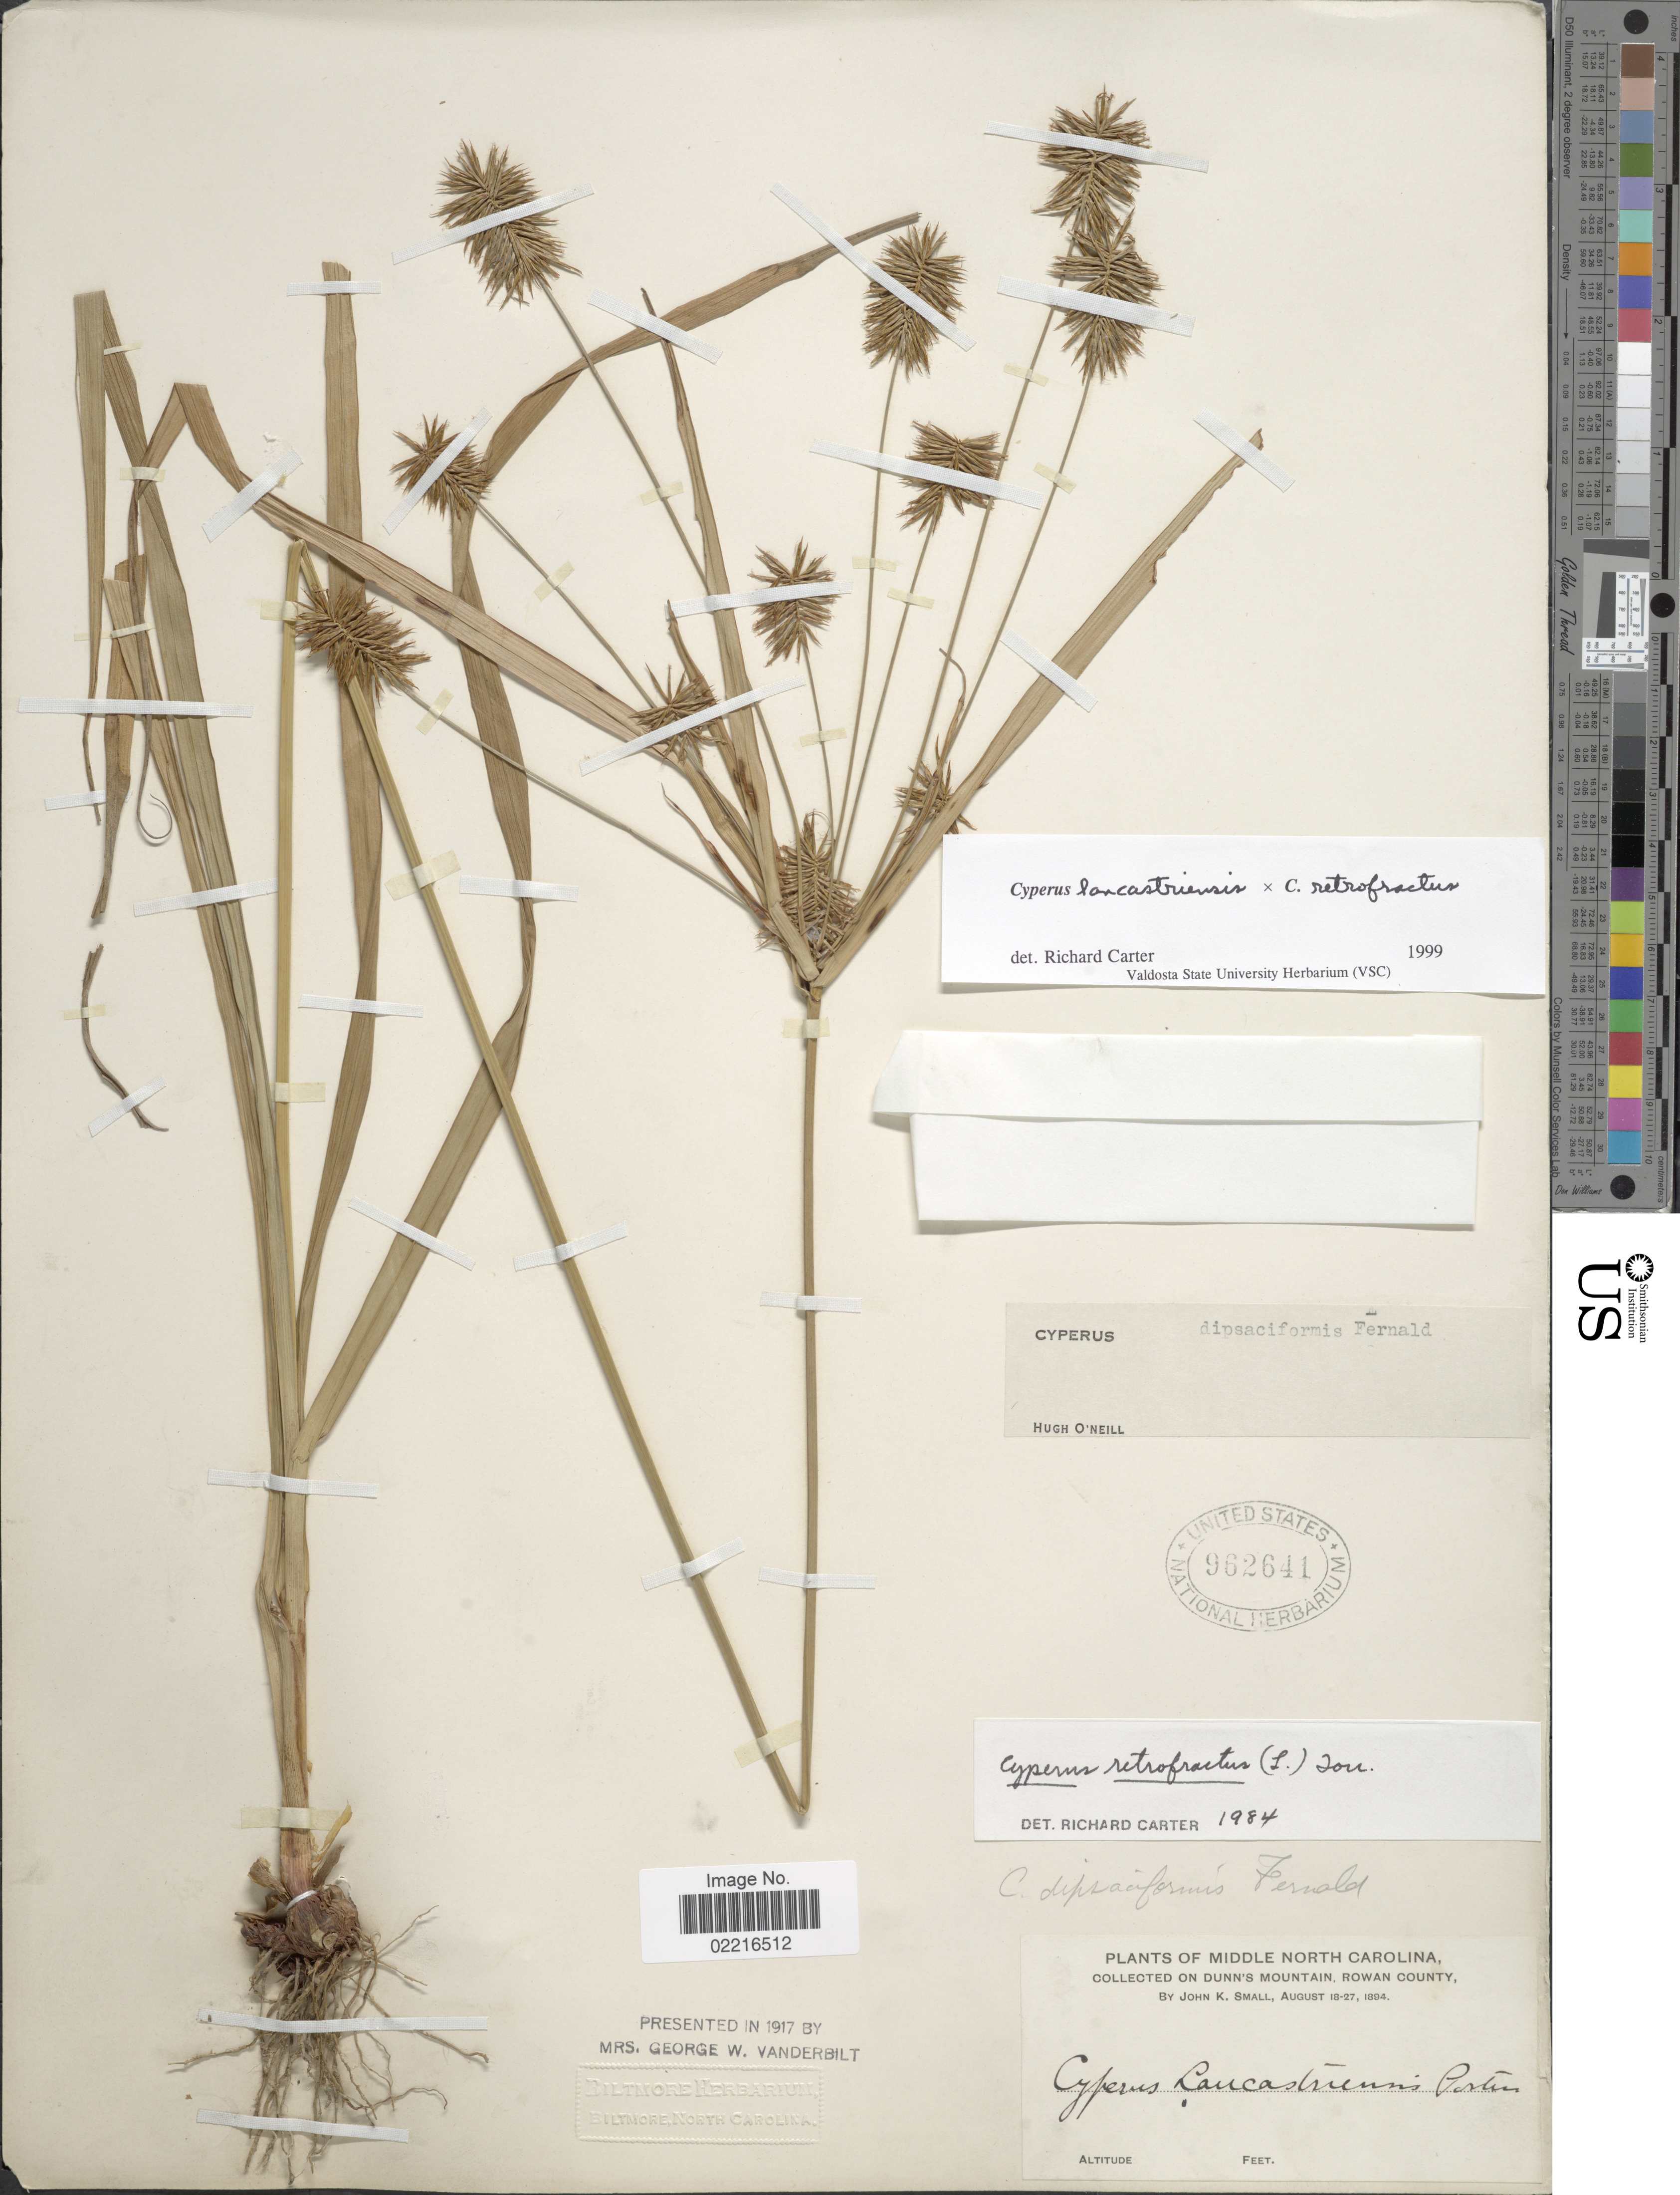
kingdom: Plantae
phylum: Tracheophyta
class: Liliopsida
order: Poales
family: Cyperaceae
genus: Cyperus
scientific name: Cyperus lancastriensis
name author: Porter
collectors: J. K. Small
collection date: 1894-08-18/1894-08-27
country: United States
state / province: North Carolina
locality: Middle North Carolina, Dunn's Mountain, Rowan County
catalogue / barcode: US 962641